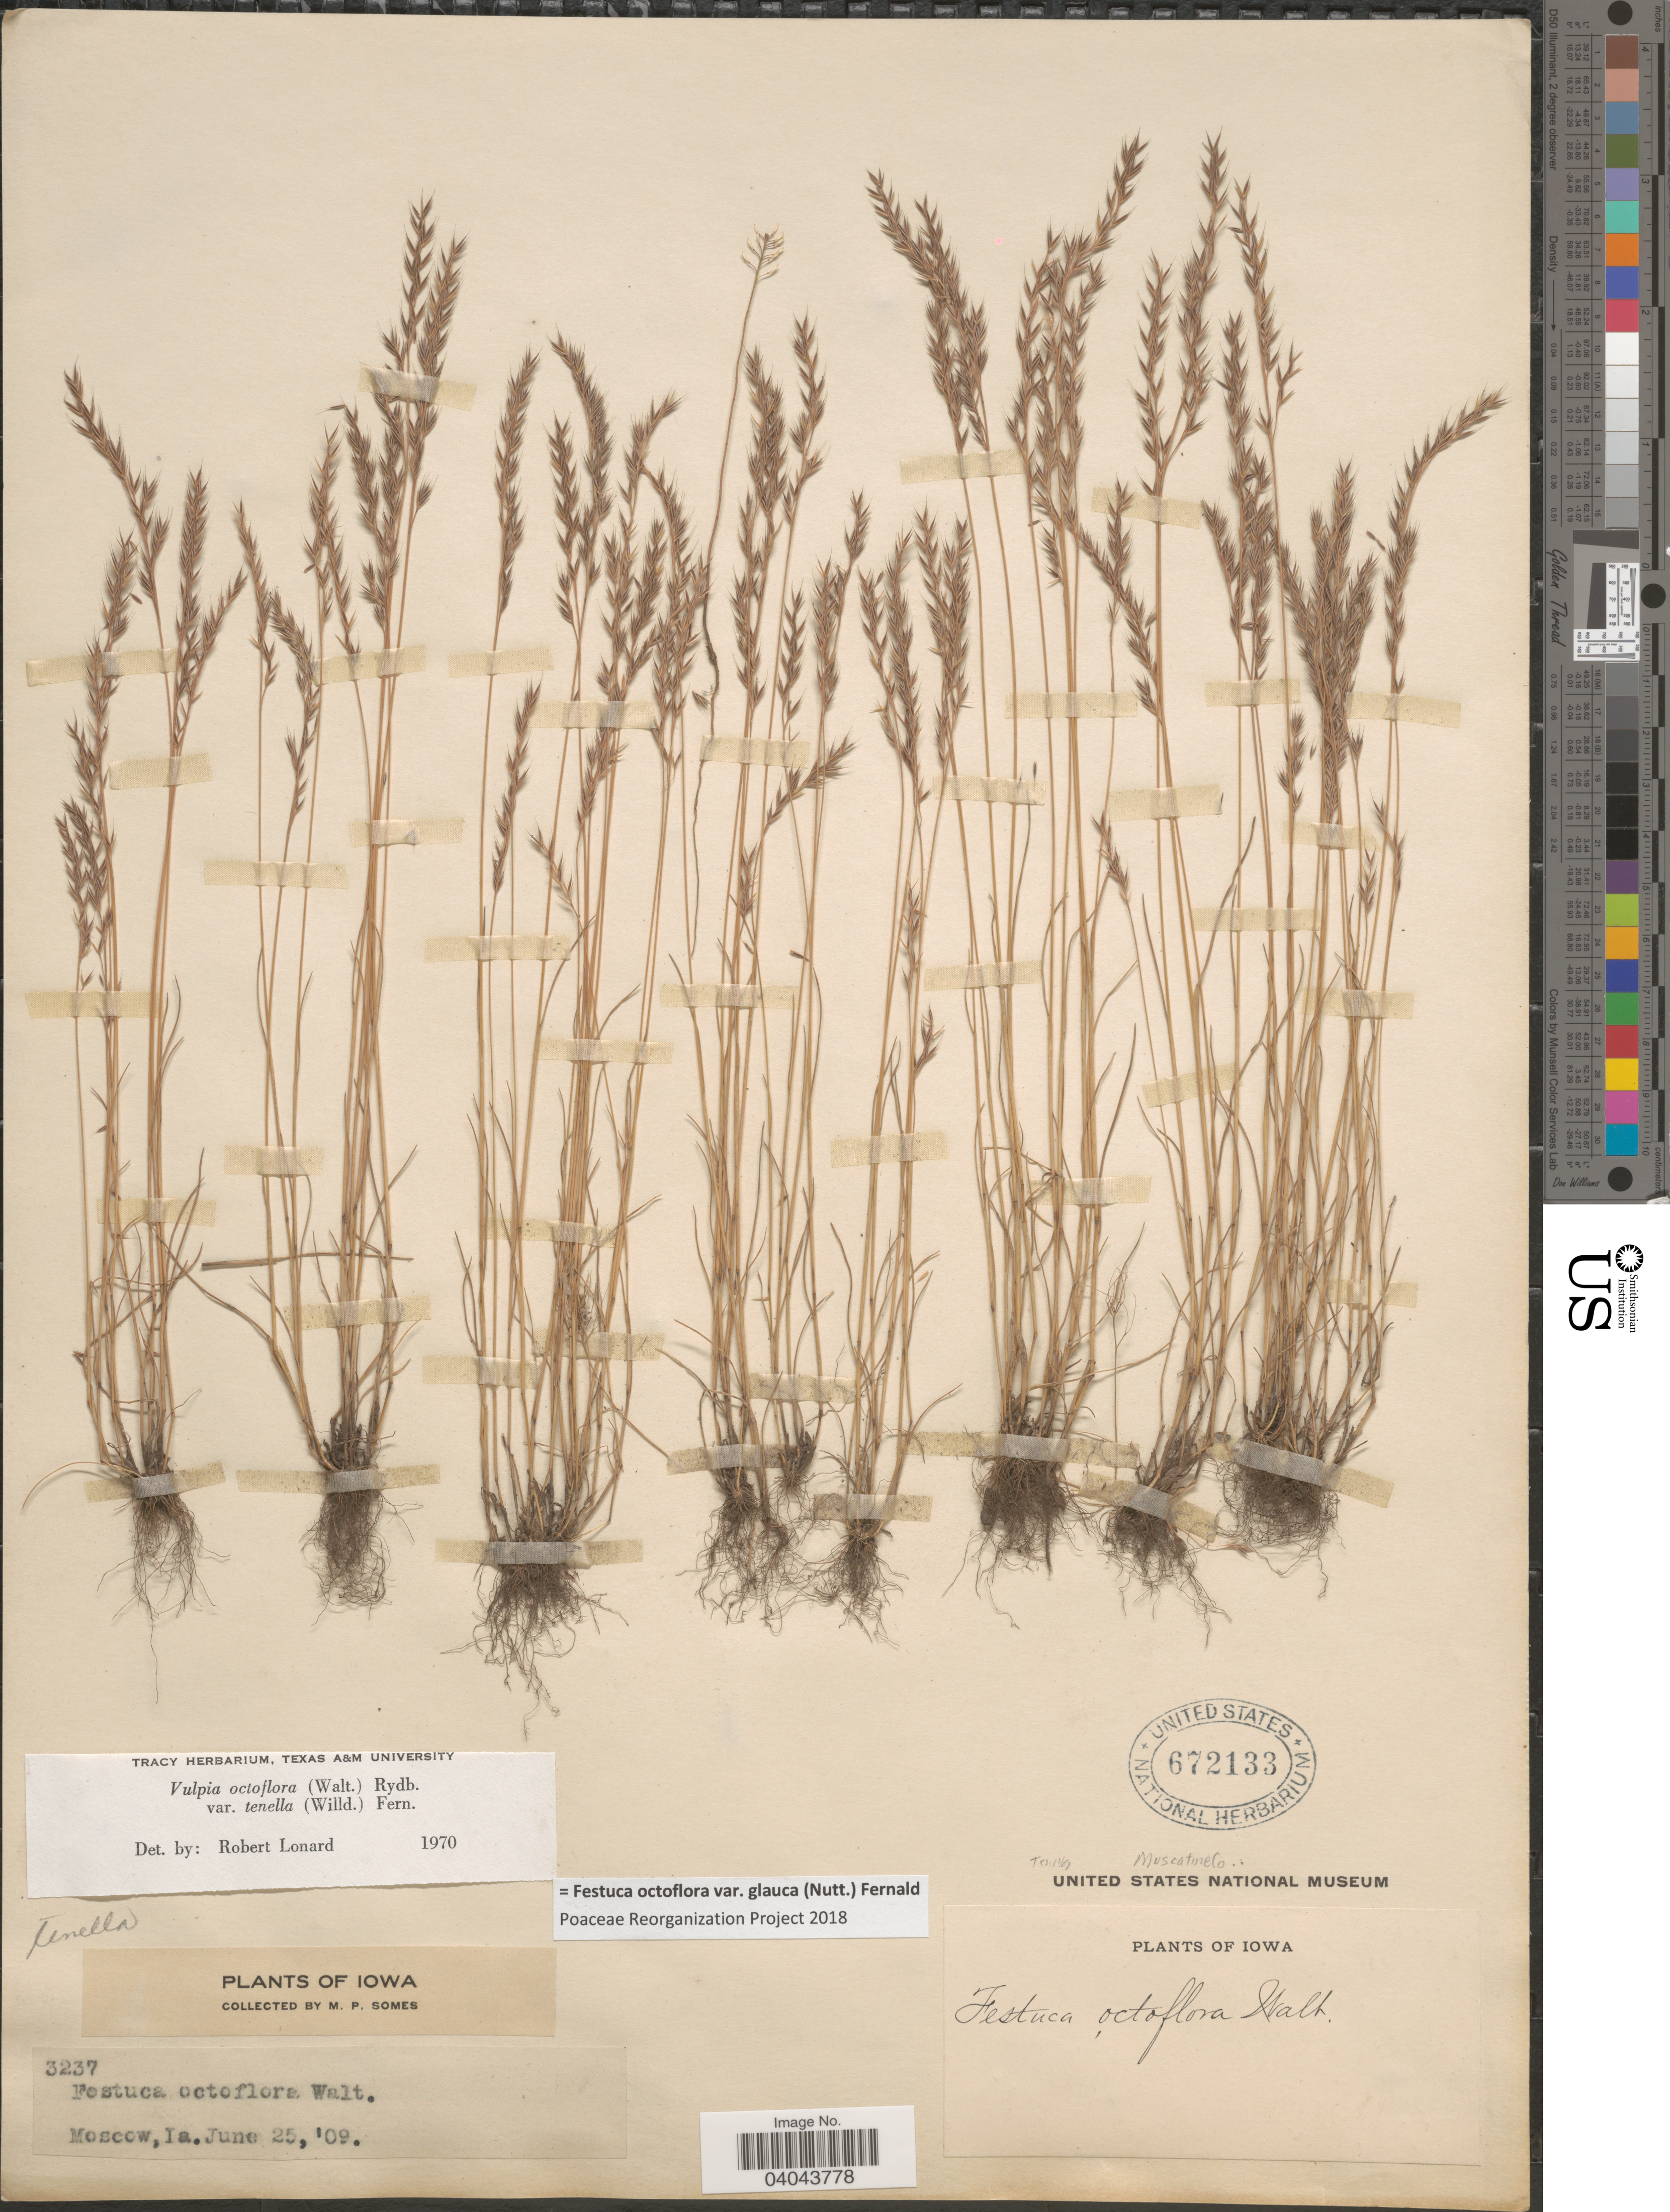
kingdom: Plantae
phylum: Tracheophyta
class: Liliopsida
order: Poales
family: Poaceae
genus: Festuca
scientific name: Festuca octoflora var. glauca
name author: (Nutt.) Fernald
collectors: M. Somes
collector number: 3237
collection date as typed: Transcribed d/m/y: 25/6/9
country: United States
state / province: Iowa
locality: Moscow. Muscatine Co.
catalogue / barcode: US 672133